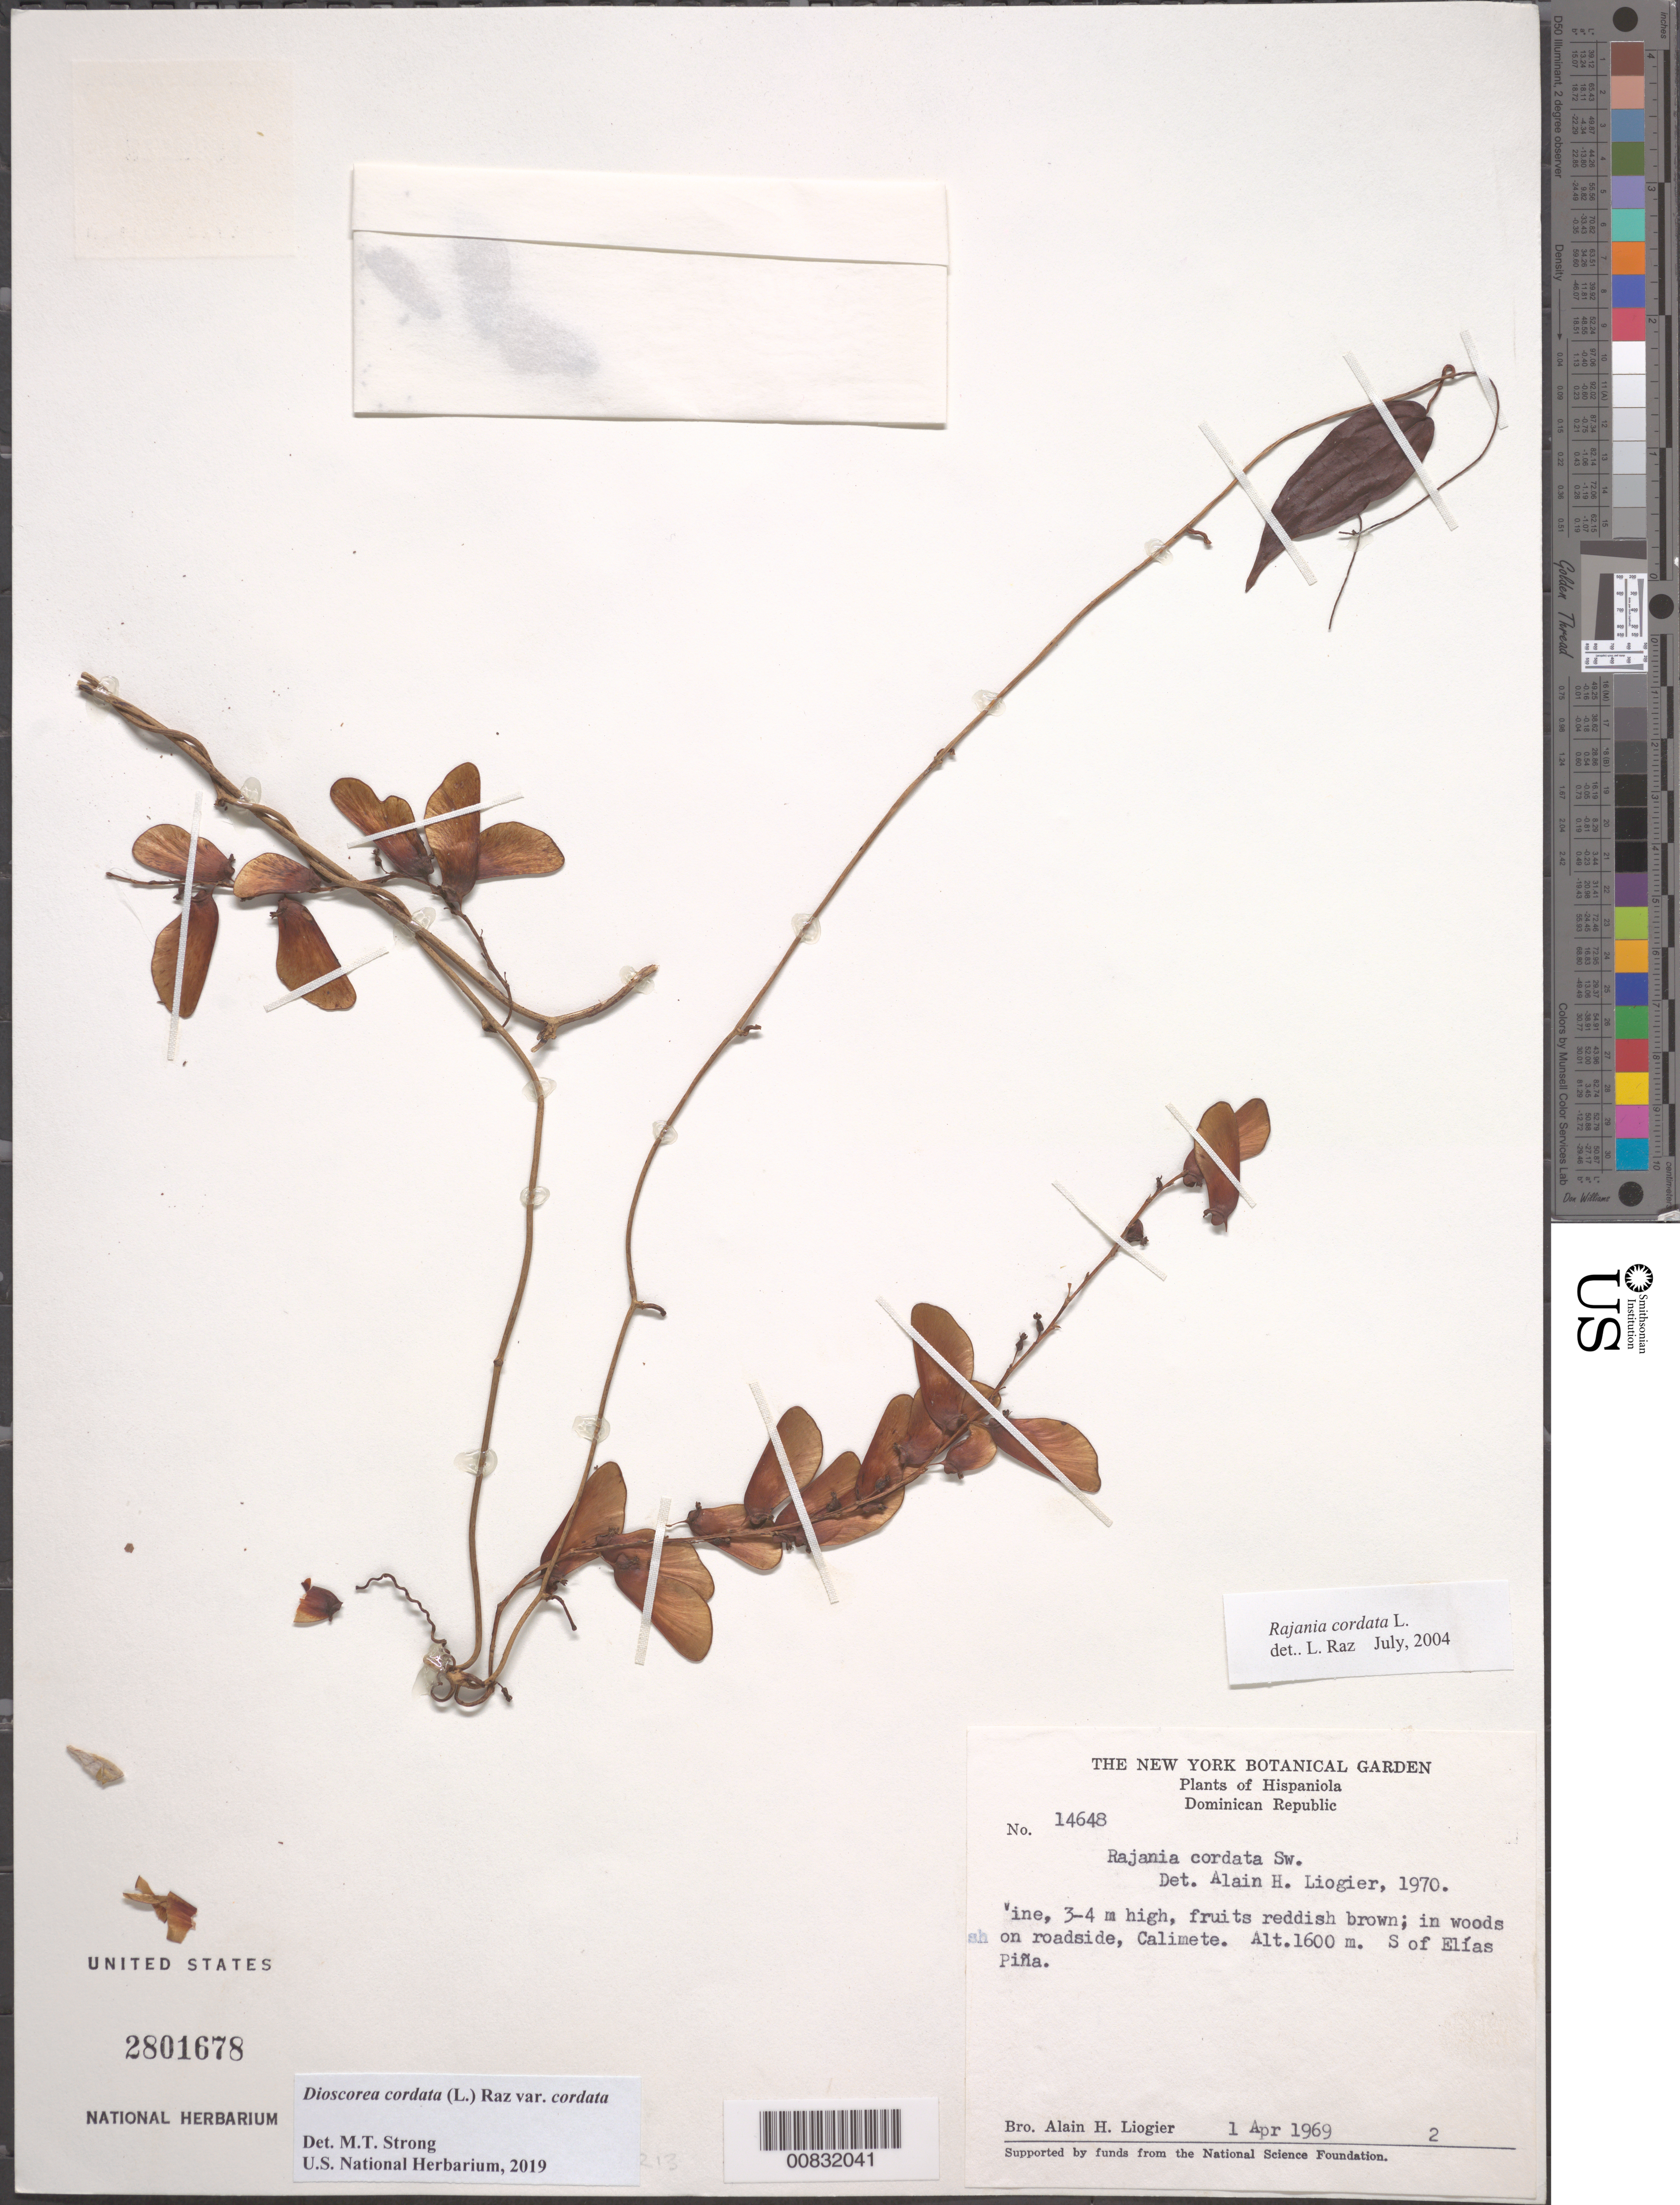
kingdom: Plantae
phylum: Tracheophyta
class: Liliopsida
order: Dioscoreales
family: Dioscoreaceae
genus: Dioscorea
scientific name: Dioscorea cordata var. cordata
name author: (L.) Raz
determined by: Strong, M. T., (US), Smithsonian Institution - National Museum of Natural History (UNITED STATES)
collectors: A. H. Liogier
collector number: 14648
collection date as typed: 01 Apr 1969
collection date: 1969-04-01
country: Dominican Republic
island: Hispaniola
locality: On roadside, Calimete. S of Elías Piña.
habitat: In woods.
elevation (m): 1600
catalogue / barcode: US 2801678